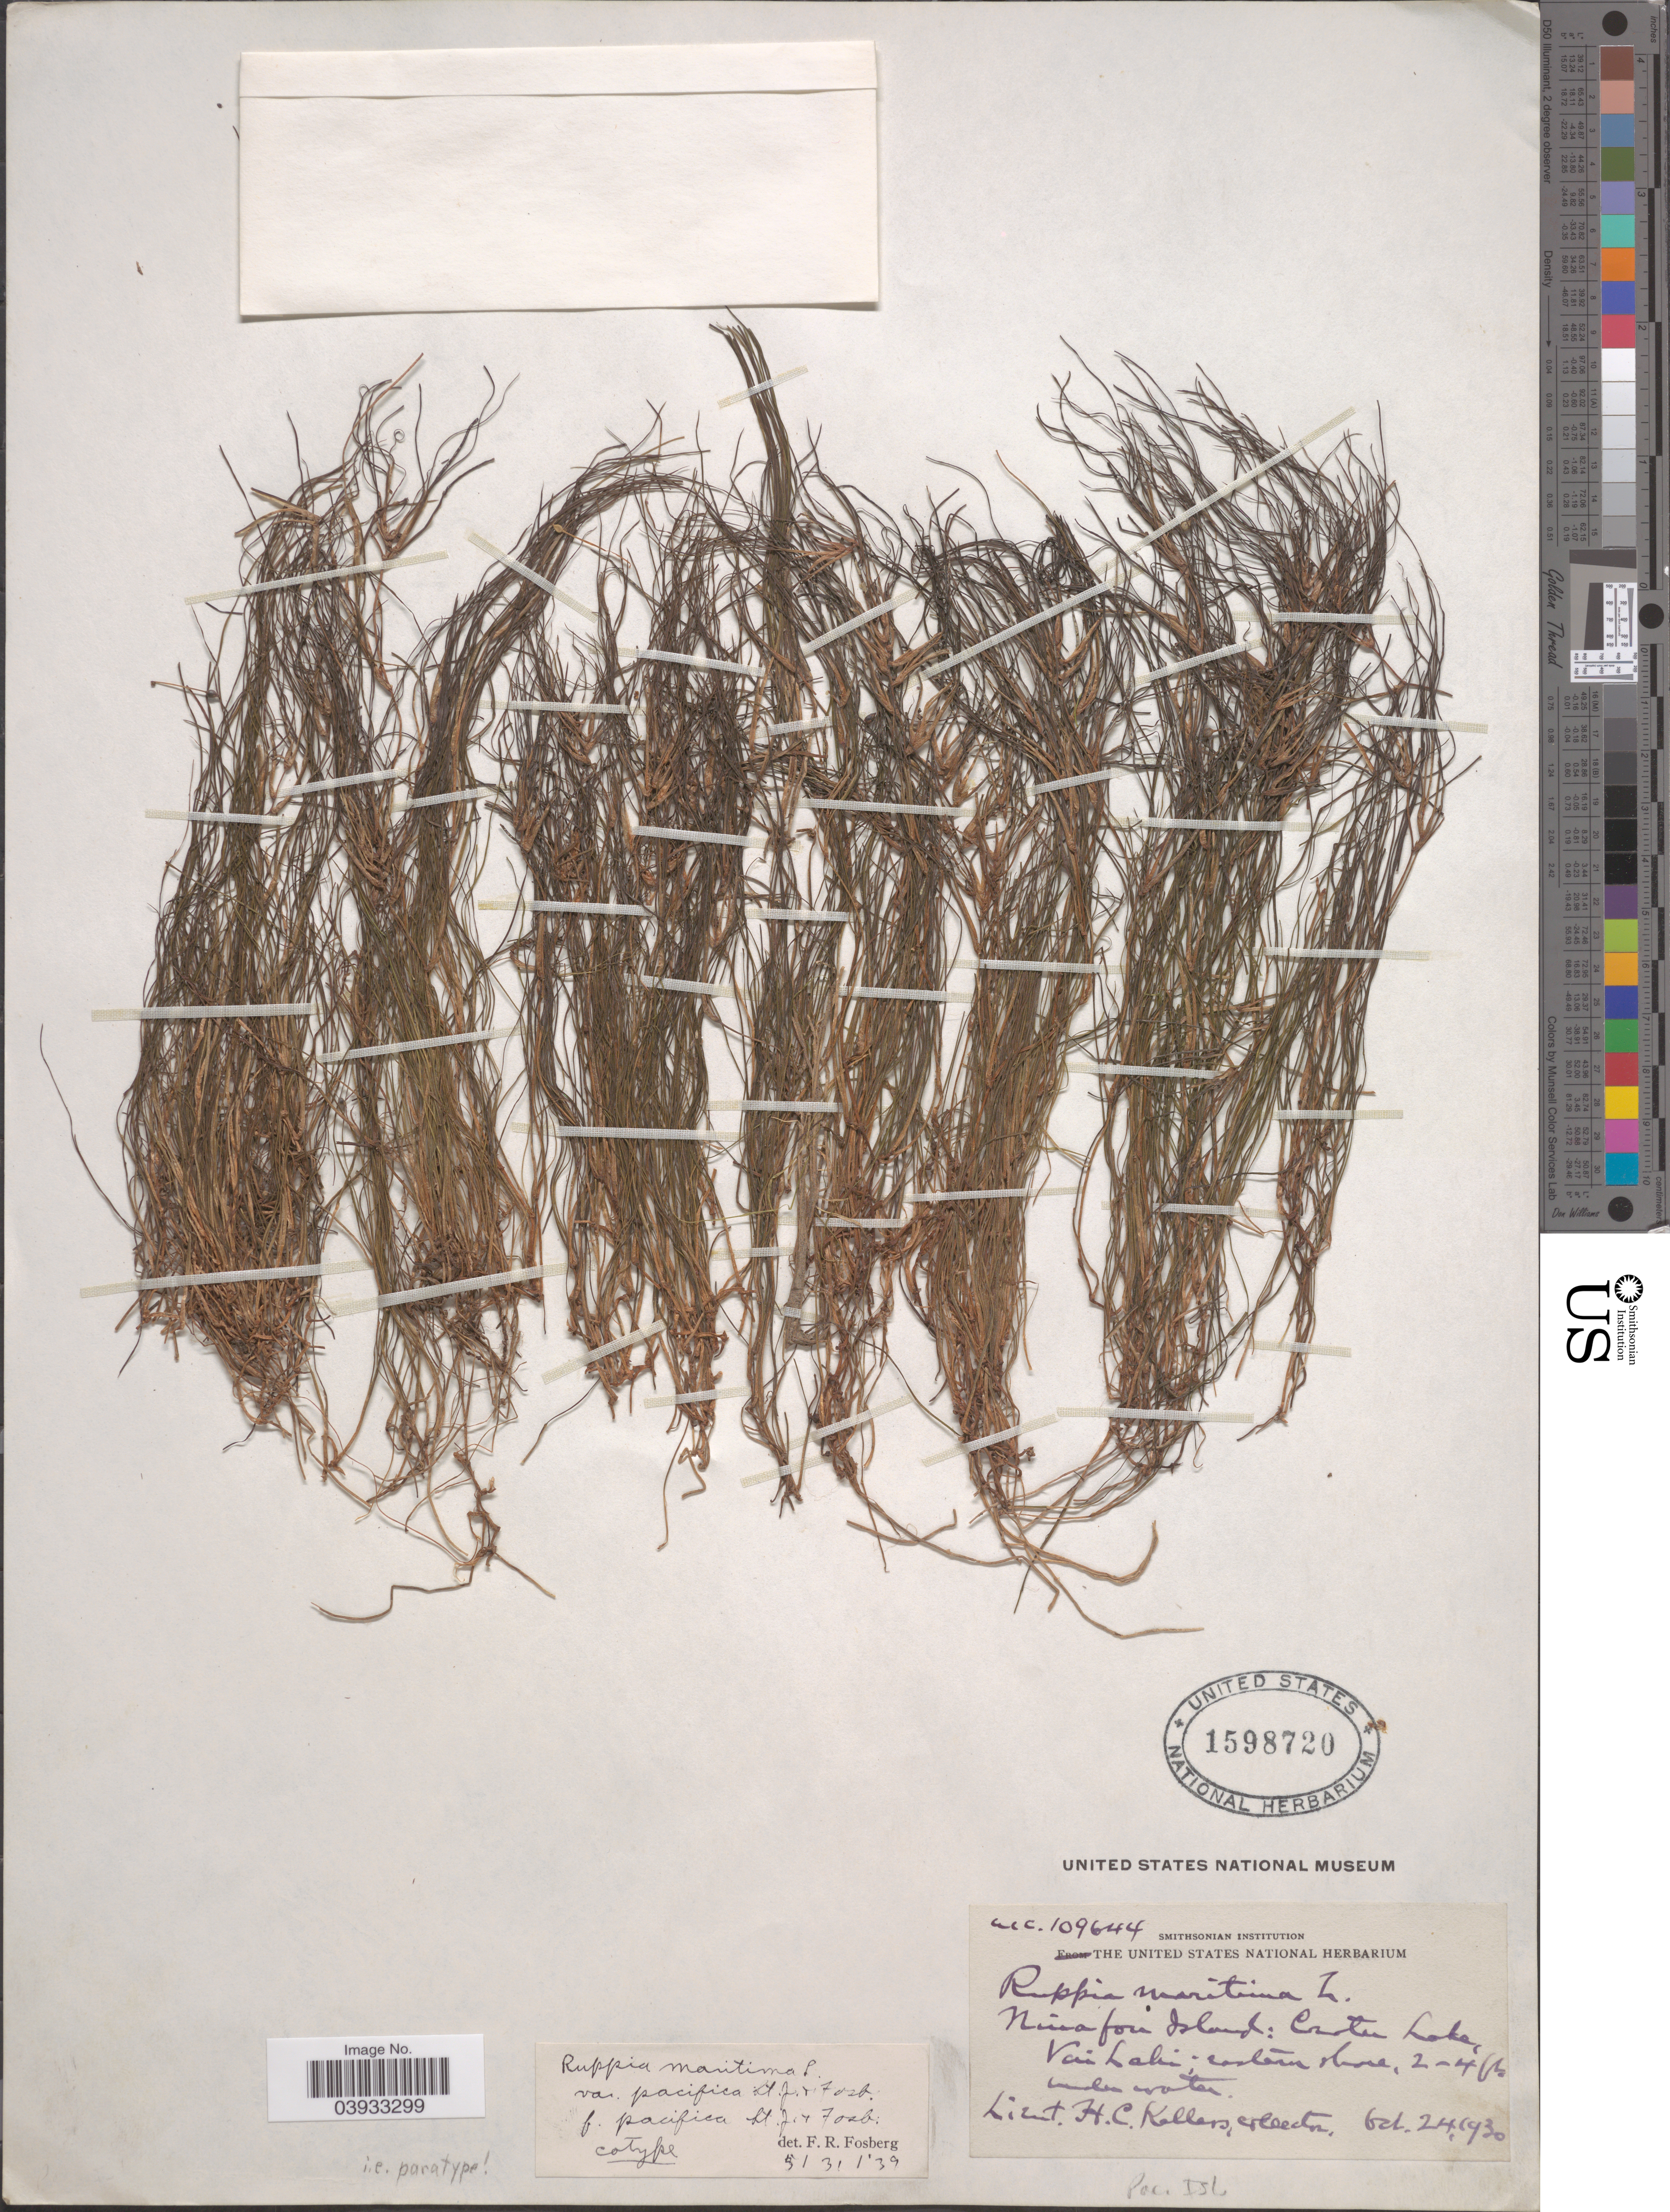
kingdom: Plantae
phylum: Tracheophyta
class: Liliopsida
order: Alismatales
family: Ruppiaceae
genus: Ruppia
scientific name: Ruppia maritima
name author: L.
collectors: H. Kellers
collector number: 109644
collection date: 1930-10-24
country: Tonga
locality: Niuafou Island: Crater Lake Vai Lake; eastern shore.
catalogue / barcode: US 1598720